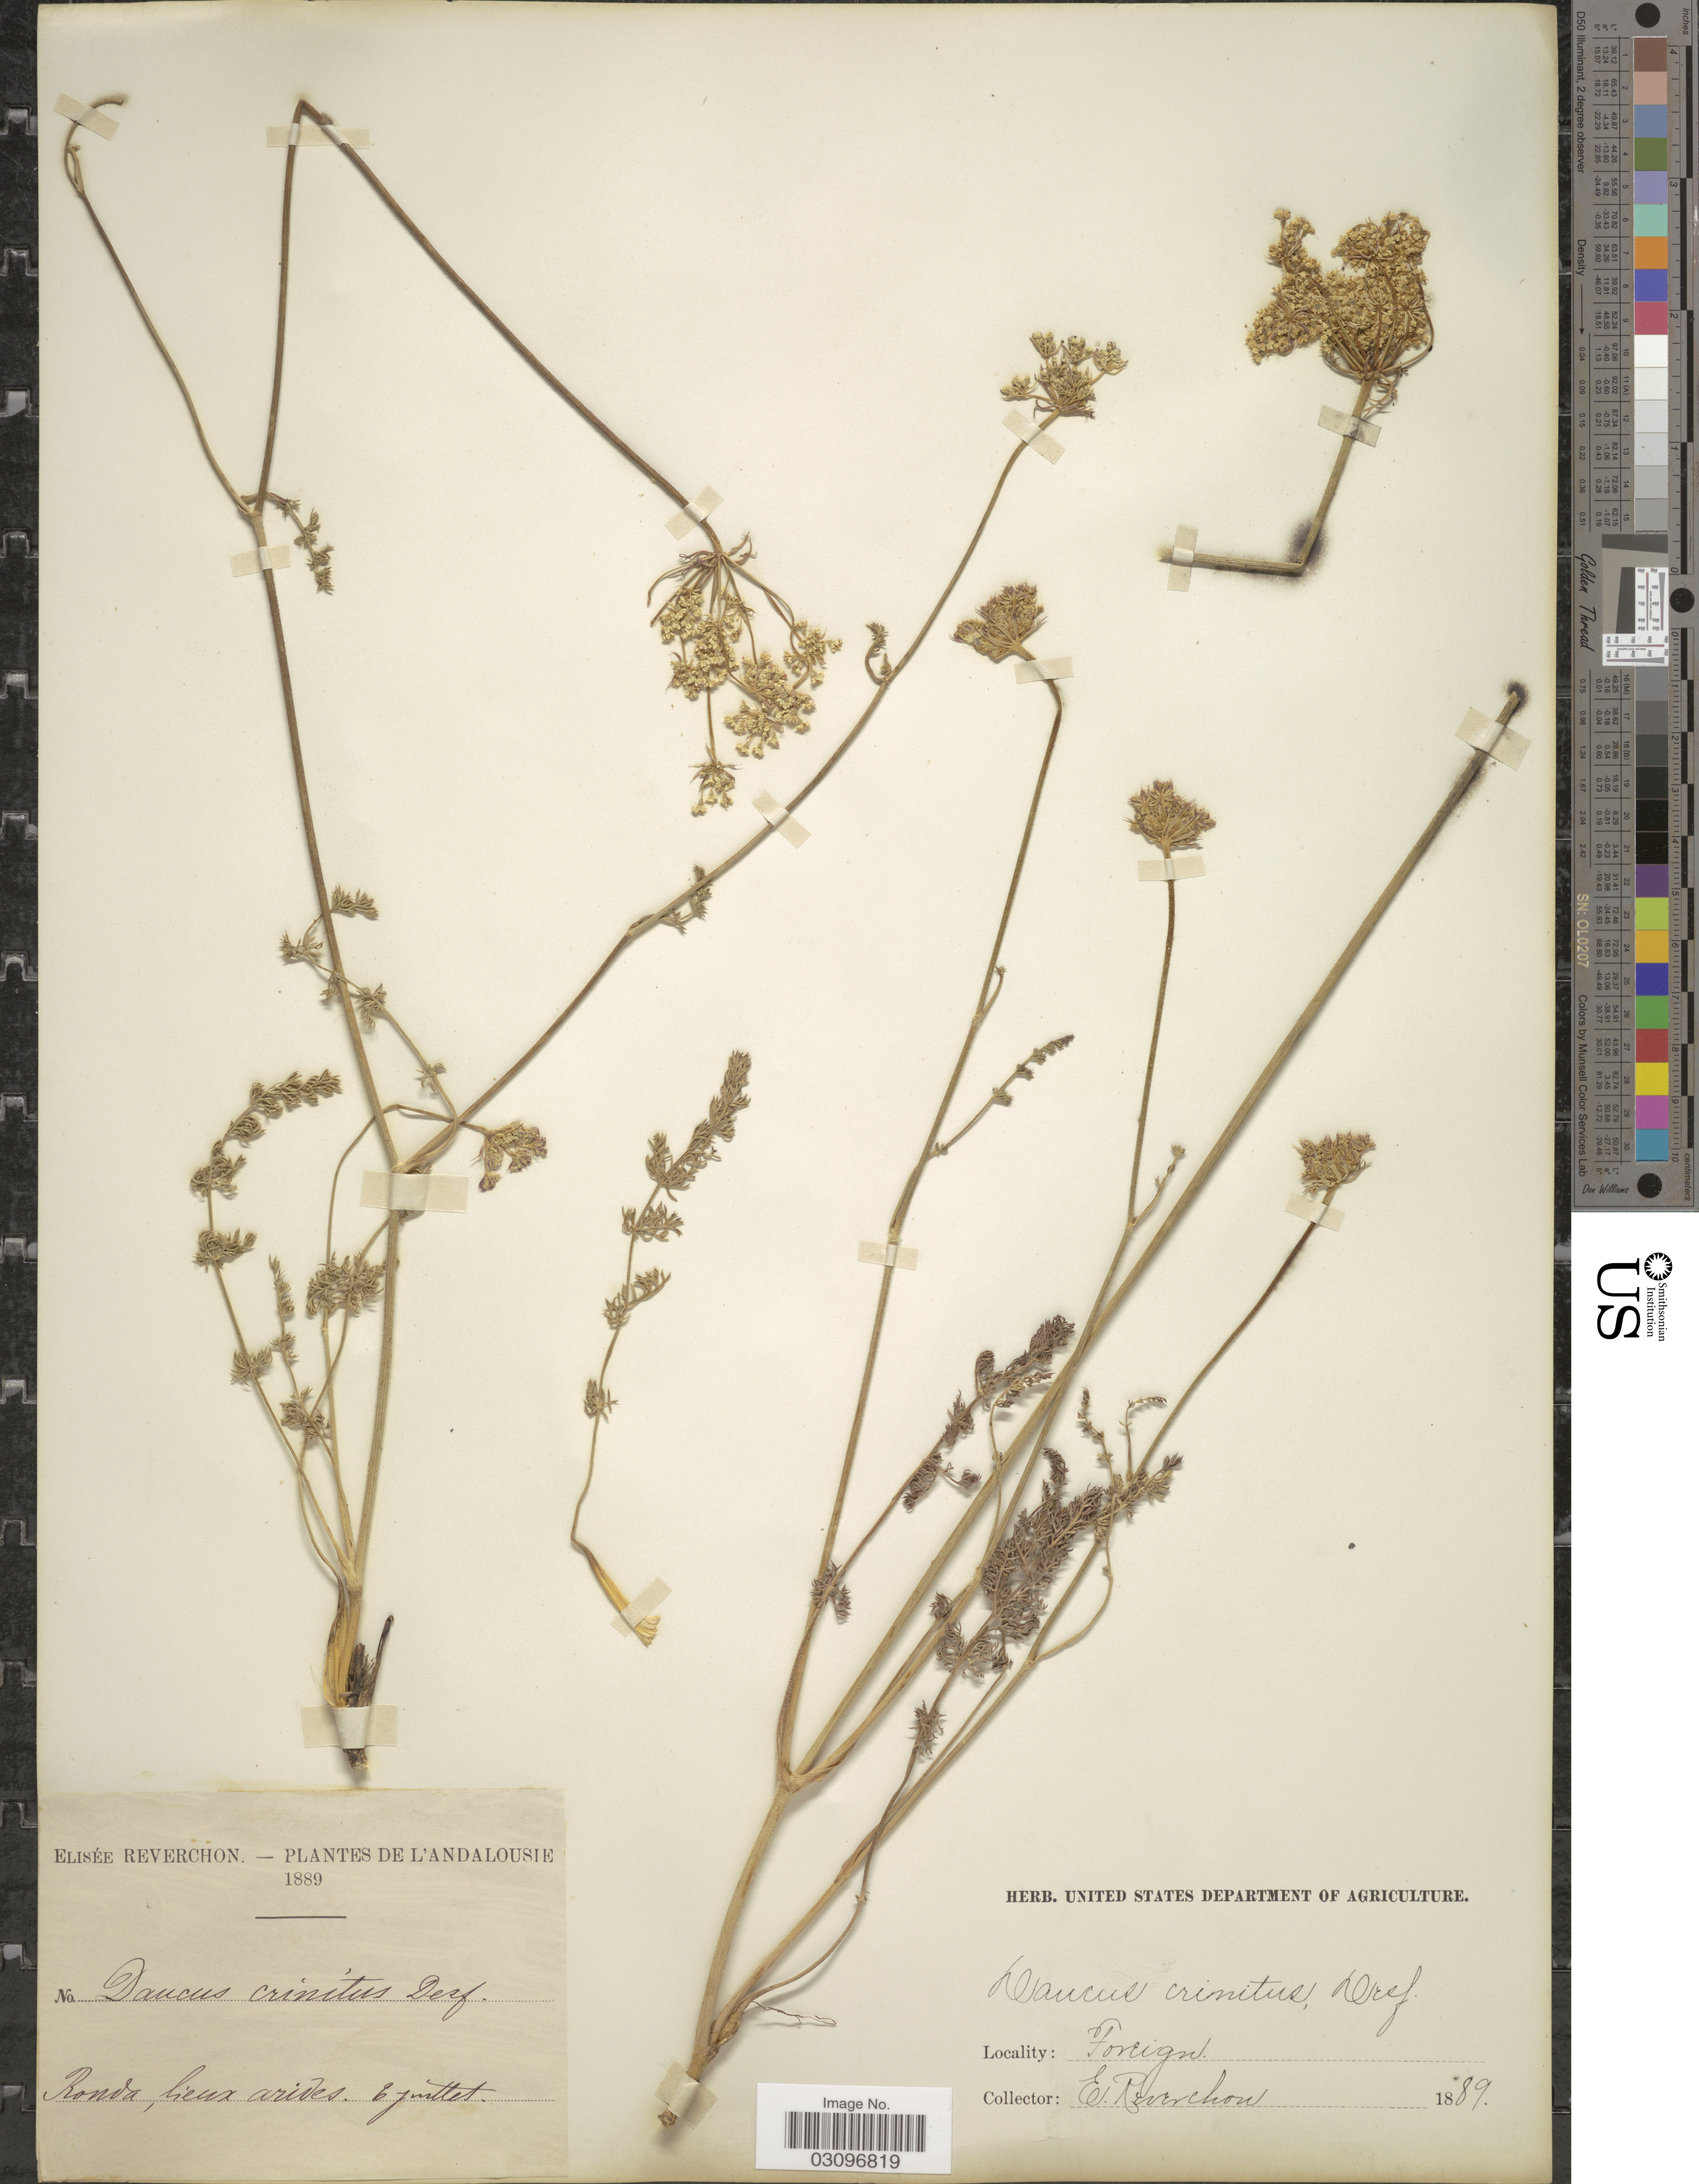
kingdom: Plantae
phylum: Tracheophyta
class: Magnoliopsida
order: Apiales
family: Apiaceae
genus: Daucus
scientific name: Daucus crinitus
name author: Desf.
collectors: E. Reverchon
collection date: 1889-07-06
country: Spain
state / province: Andalucía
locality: Ronda, lieux arides. Foreign.